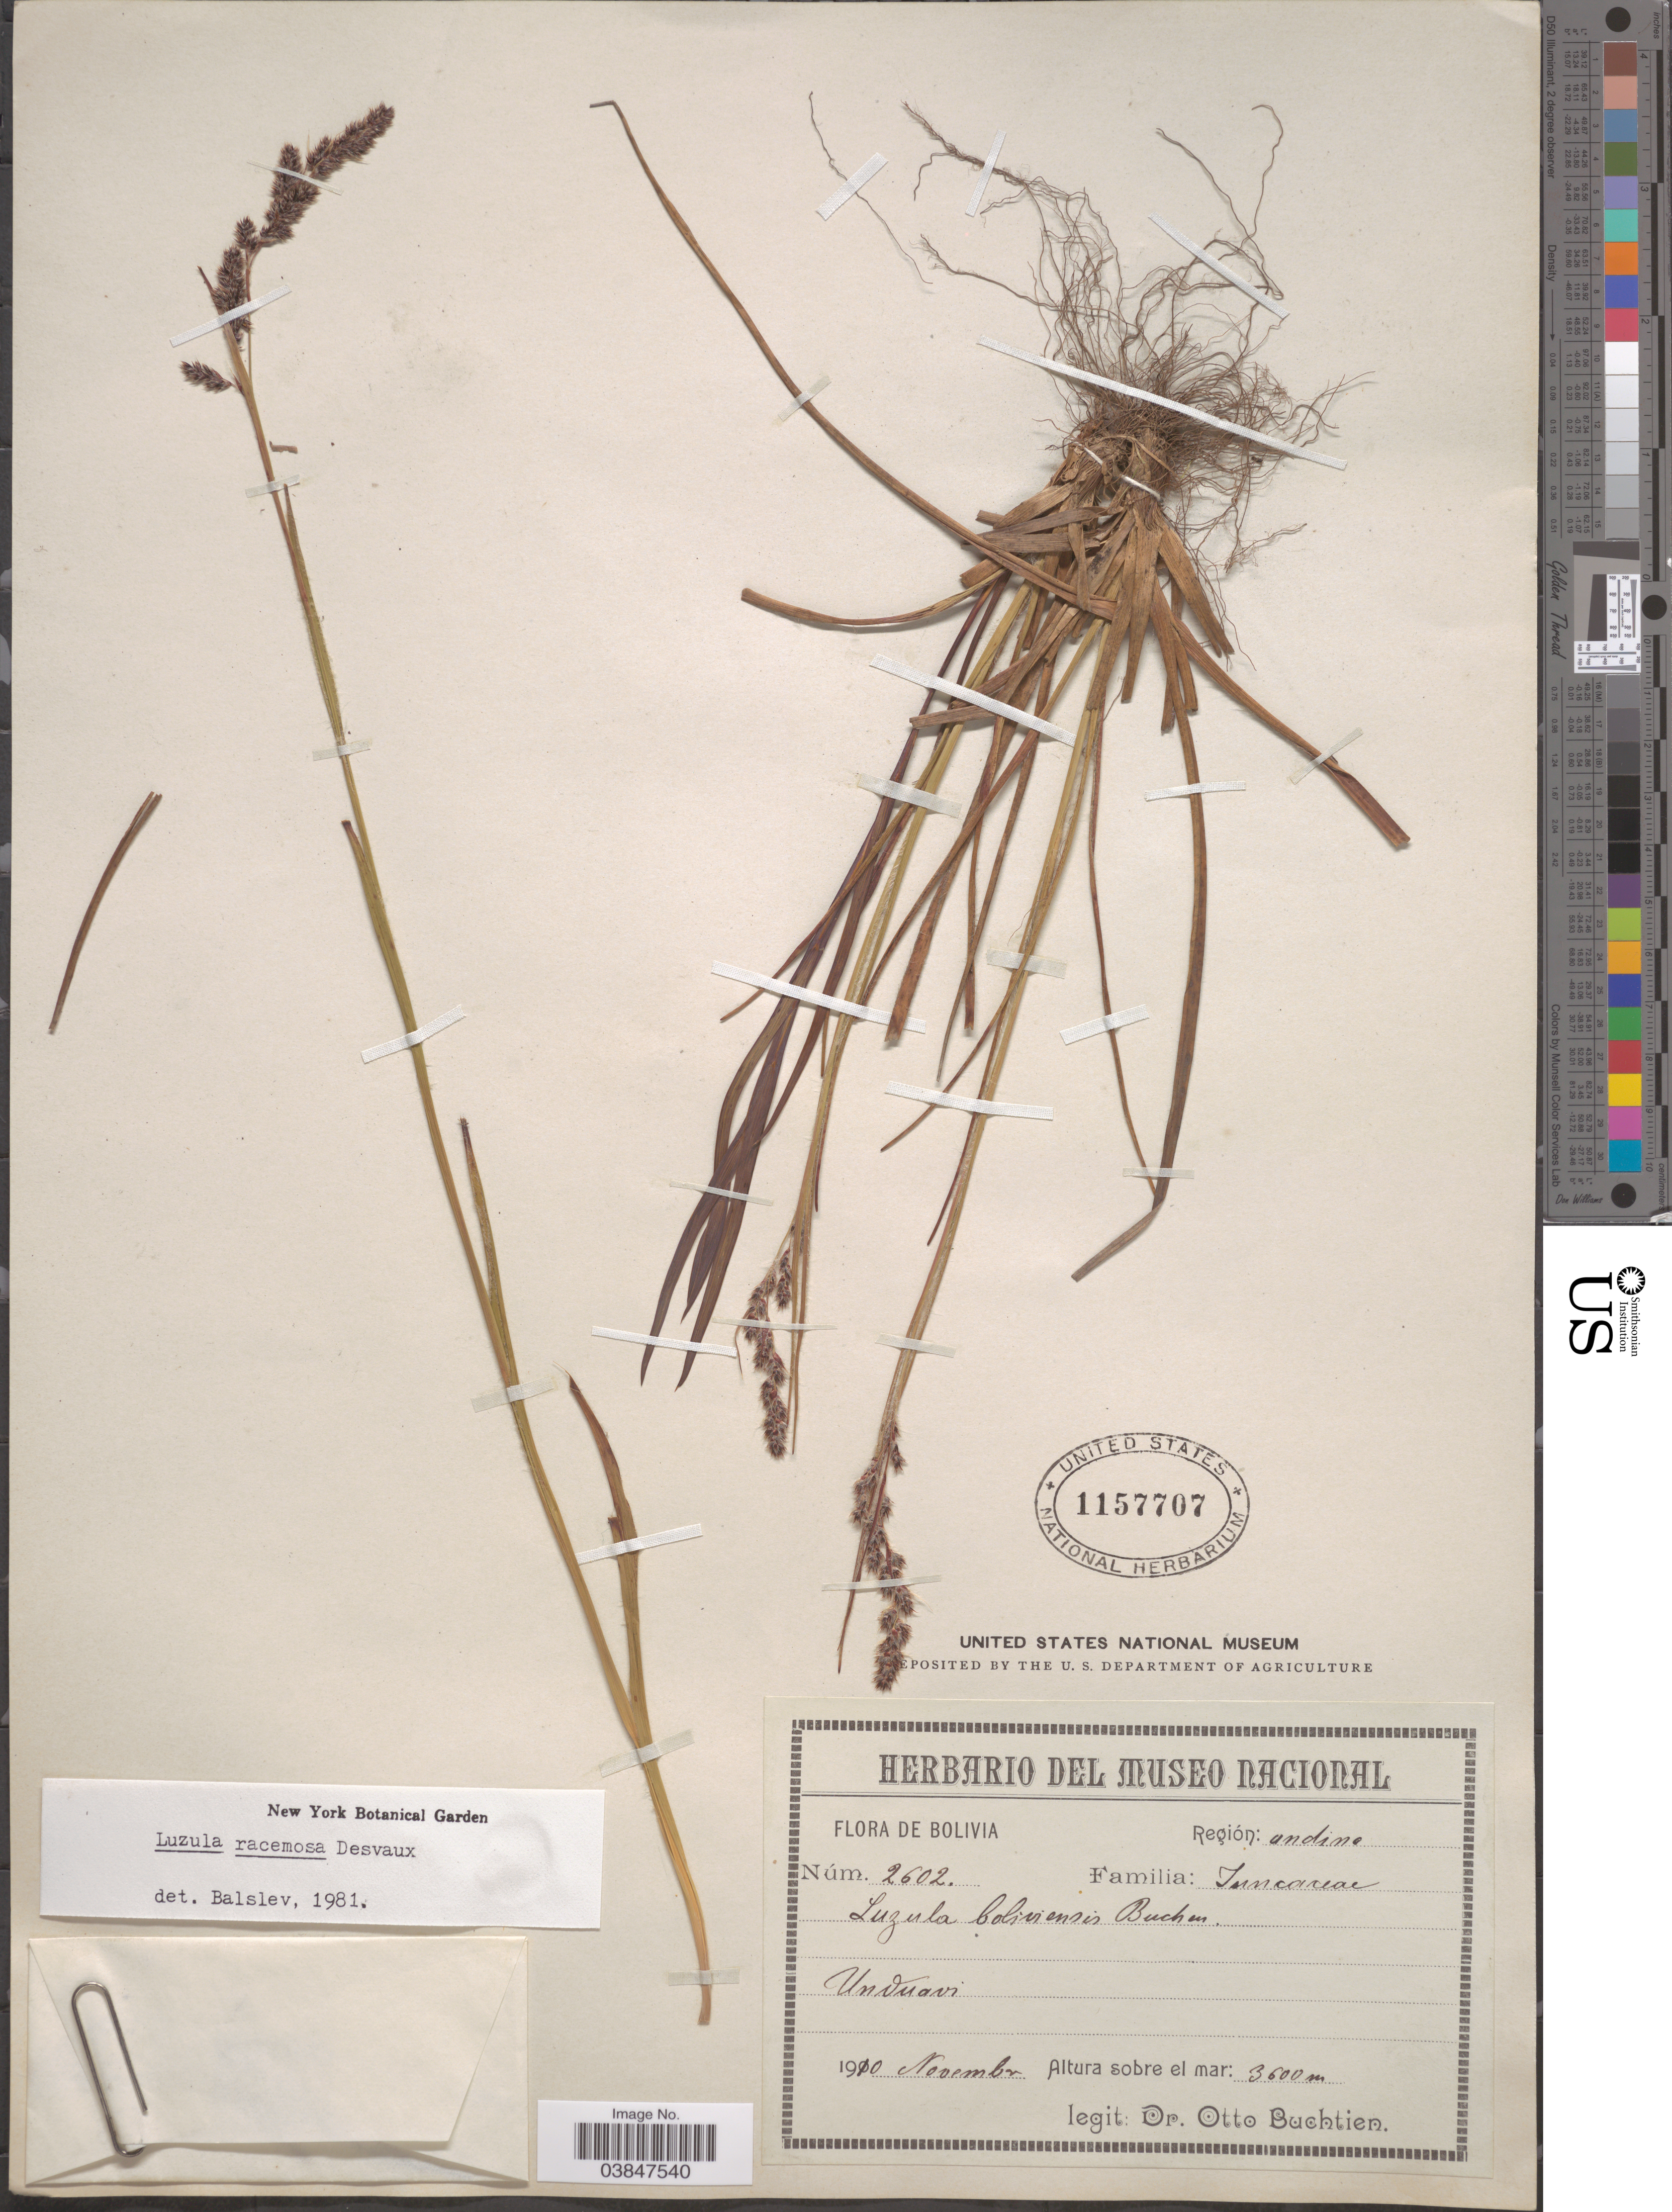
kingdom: Plantae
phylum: Tracheophyta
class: Liliopsida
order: Poales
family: Juncaceae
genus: Luzula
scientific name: Luzula racemosa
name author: Desv.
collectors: O. Buchtien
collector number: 2602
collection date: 1910-11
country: Bolivia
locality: Región: andina. Unduavi.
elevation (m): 3600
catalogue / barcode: US 1157707